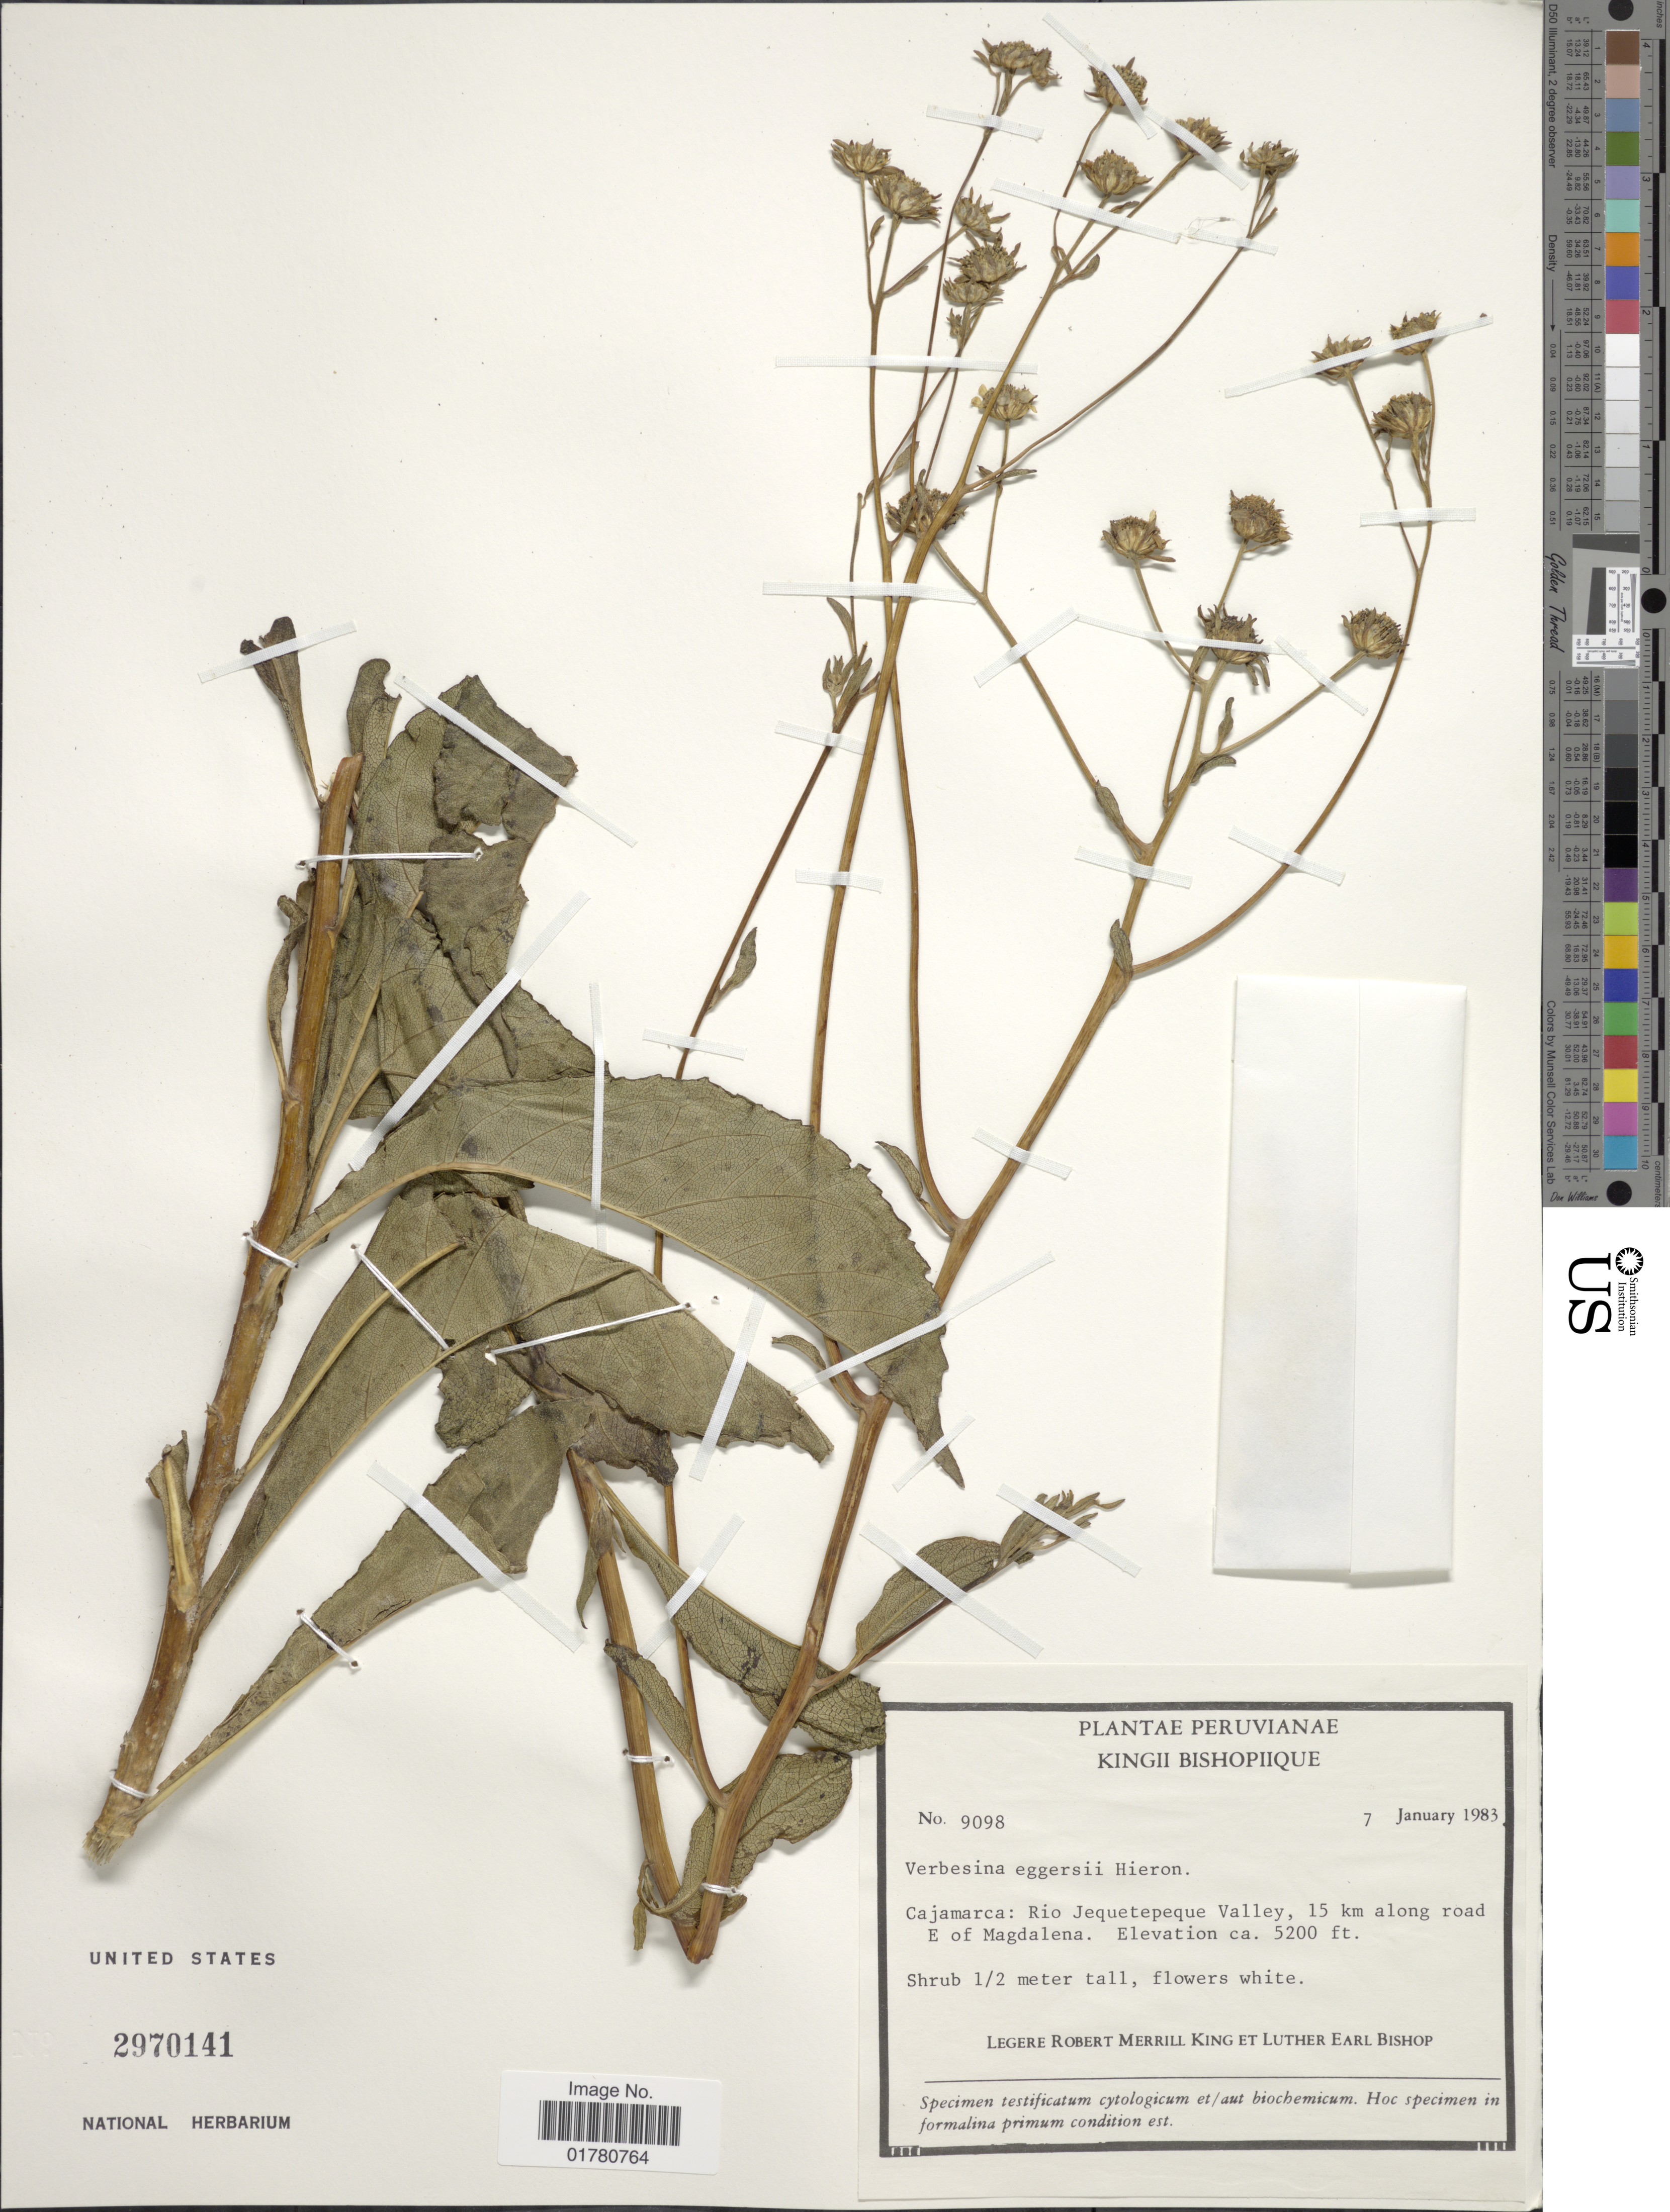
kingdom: Plantae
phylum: Tracheophyta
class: Magnoliopsida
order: Asterales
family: Asteraceae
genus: Verbesina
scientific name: Verbesina eggersii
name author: Hieron.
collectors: R. M. King & L. E. Bishop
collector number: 9098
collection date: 1983-01-07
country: Peru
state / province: Cajamarca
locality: Rio Jequetpeque Valley, 15 km along road E of Magdalena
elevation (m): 1585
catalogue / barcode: US 2970141